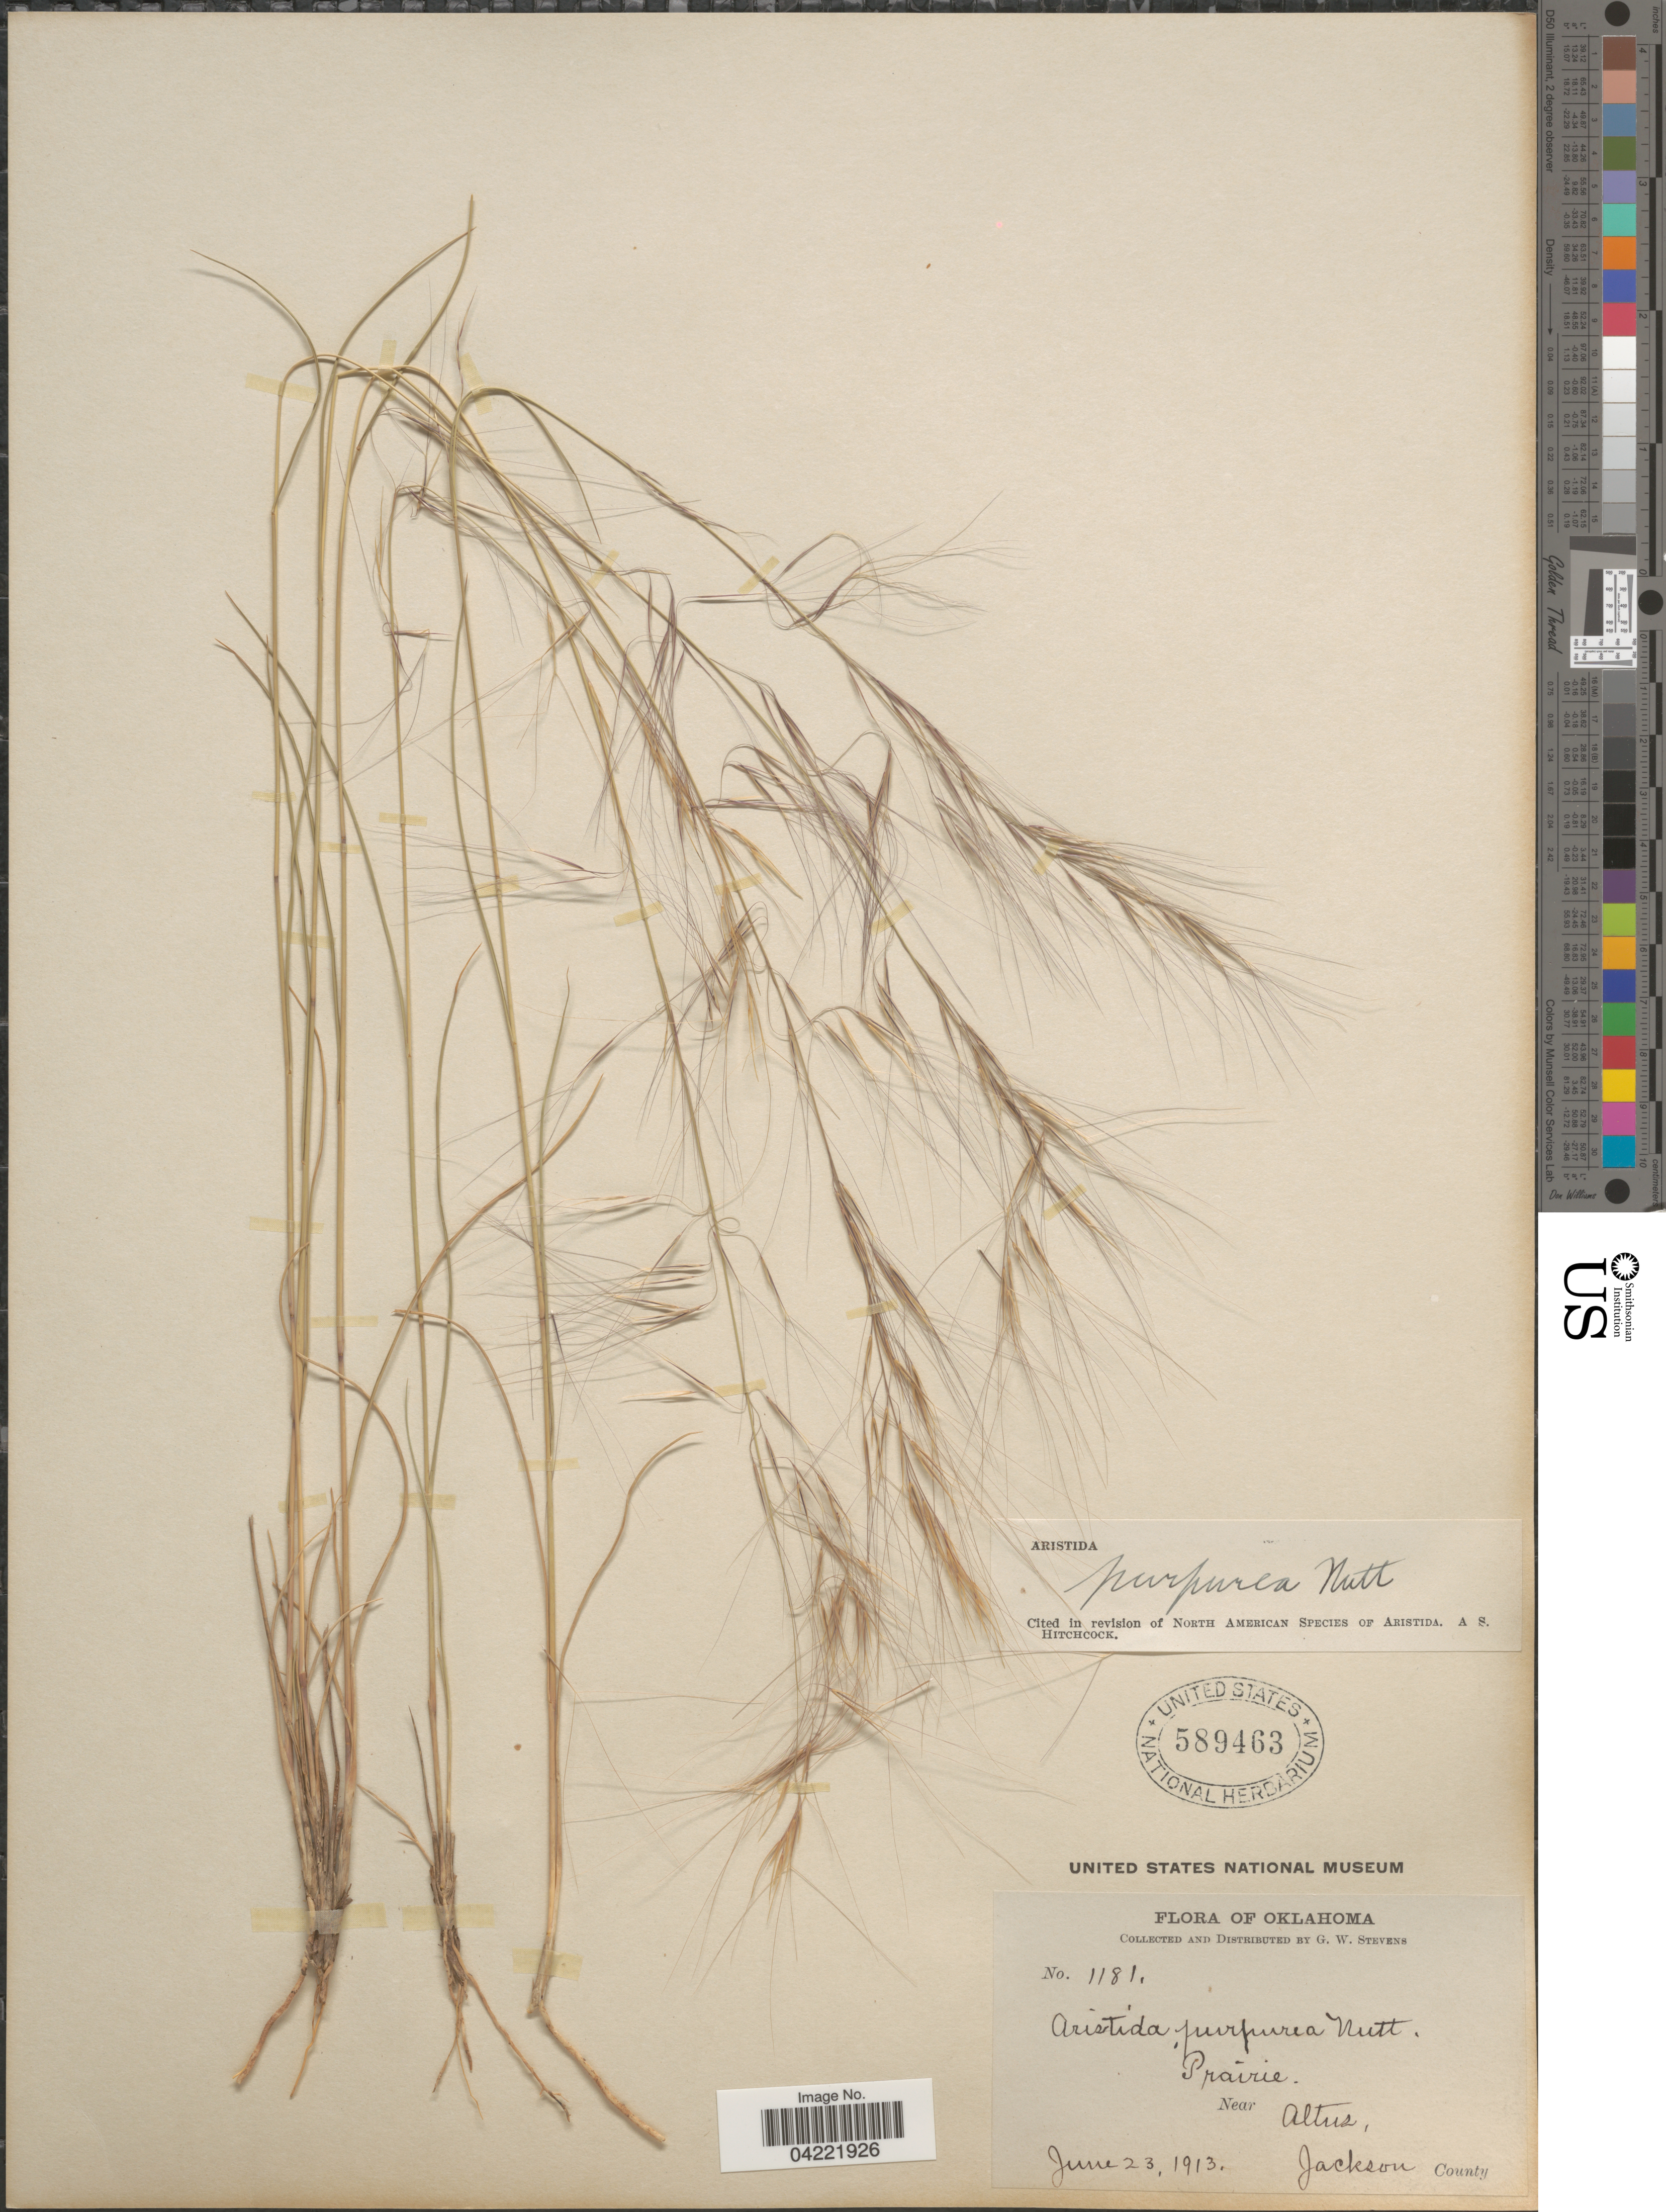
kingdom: Plantae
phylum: Tracheophyta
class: Liliopsida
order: Poales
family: Poaceae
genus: Aristida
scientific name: Aristida purpurea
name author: Nutt.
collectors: G. W. Stevens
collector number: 1181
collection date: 1913-06-23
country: United States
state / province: Oklahoma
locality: Prairie. Near Altus, Jackson County.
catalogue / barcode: US 589463